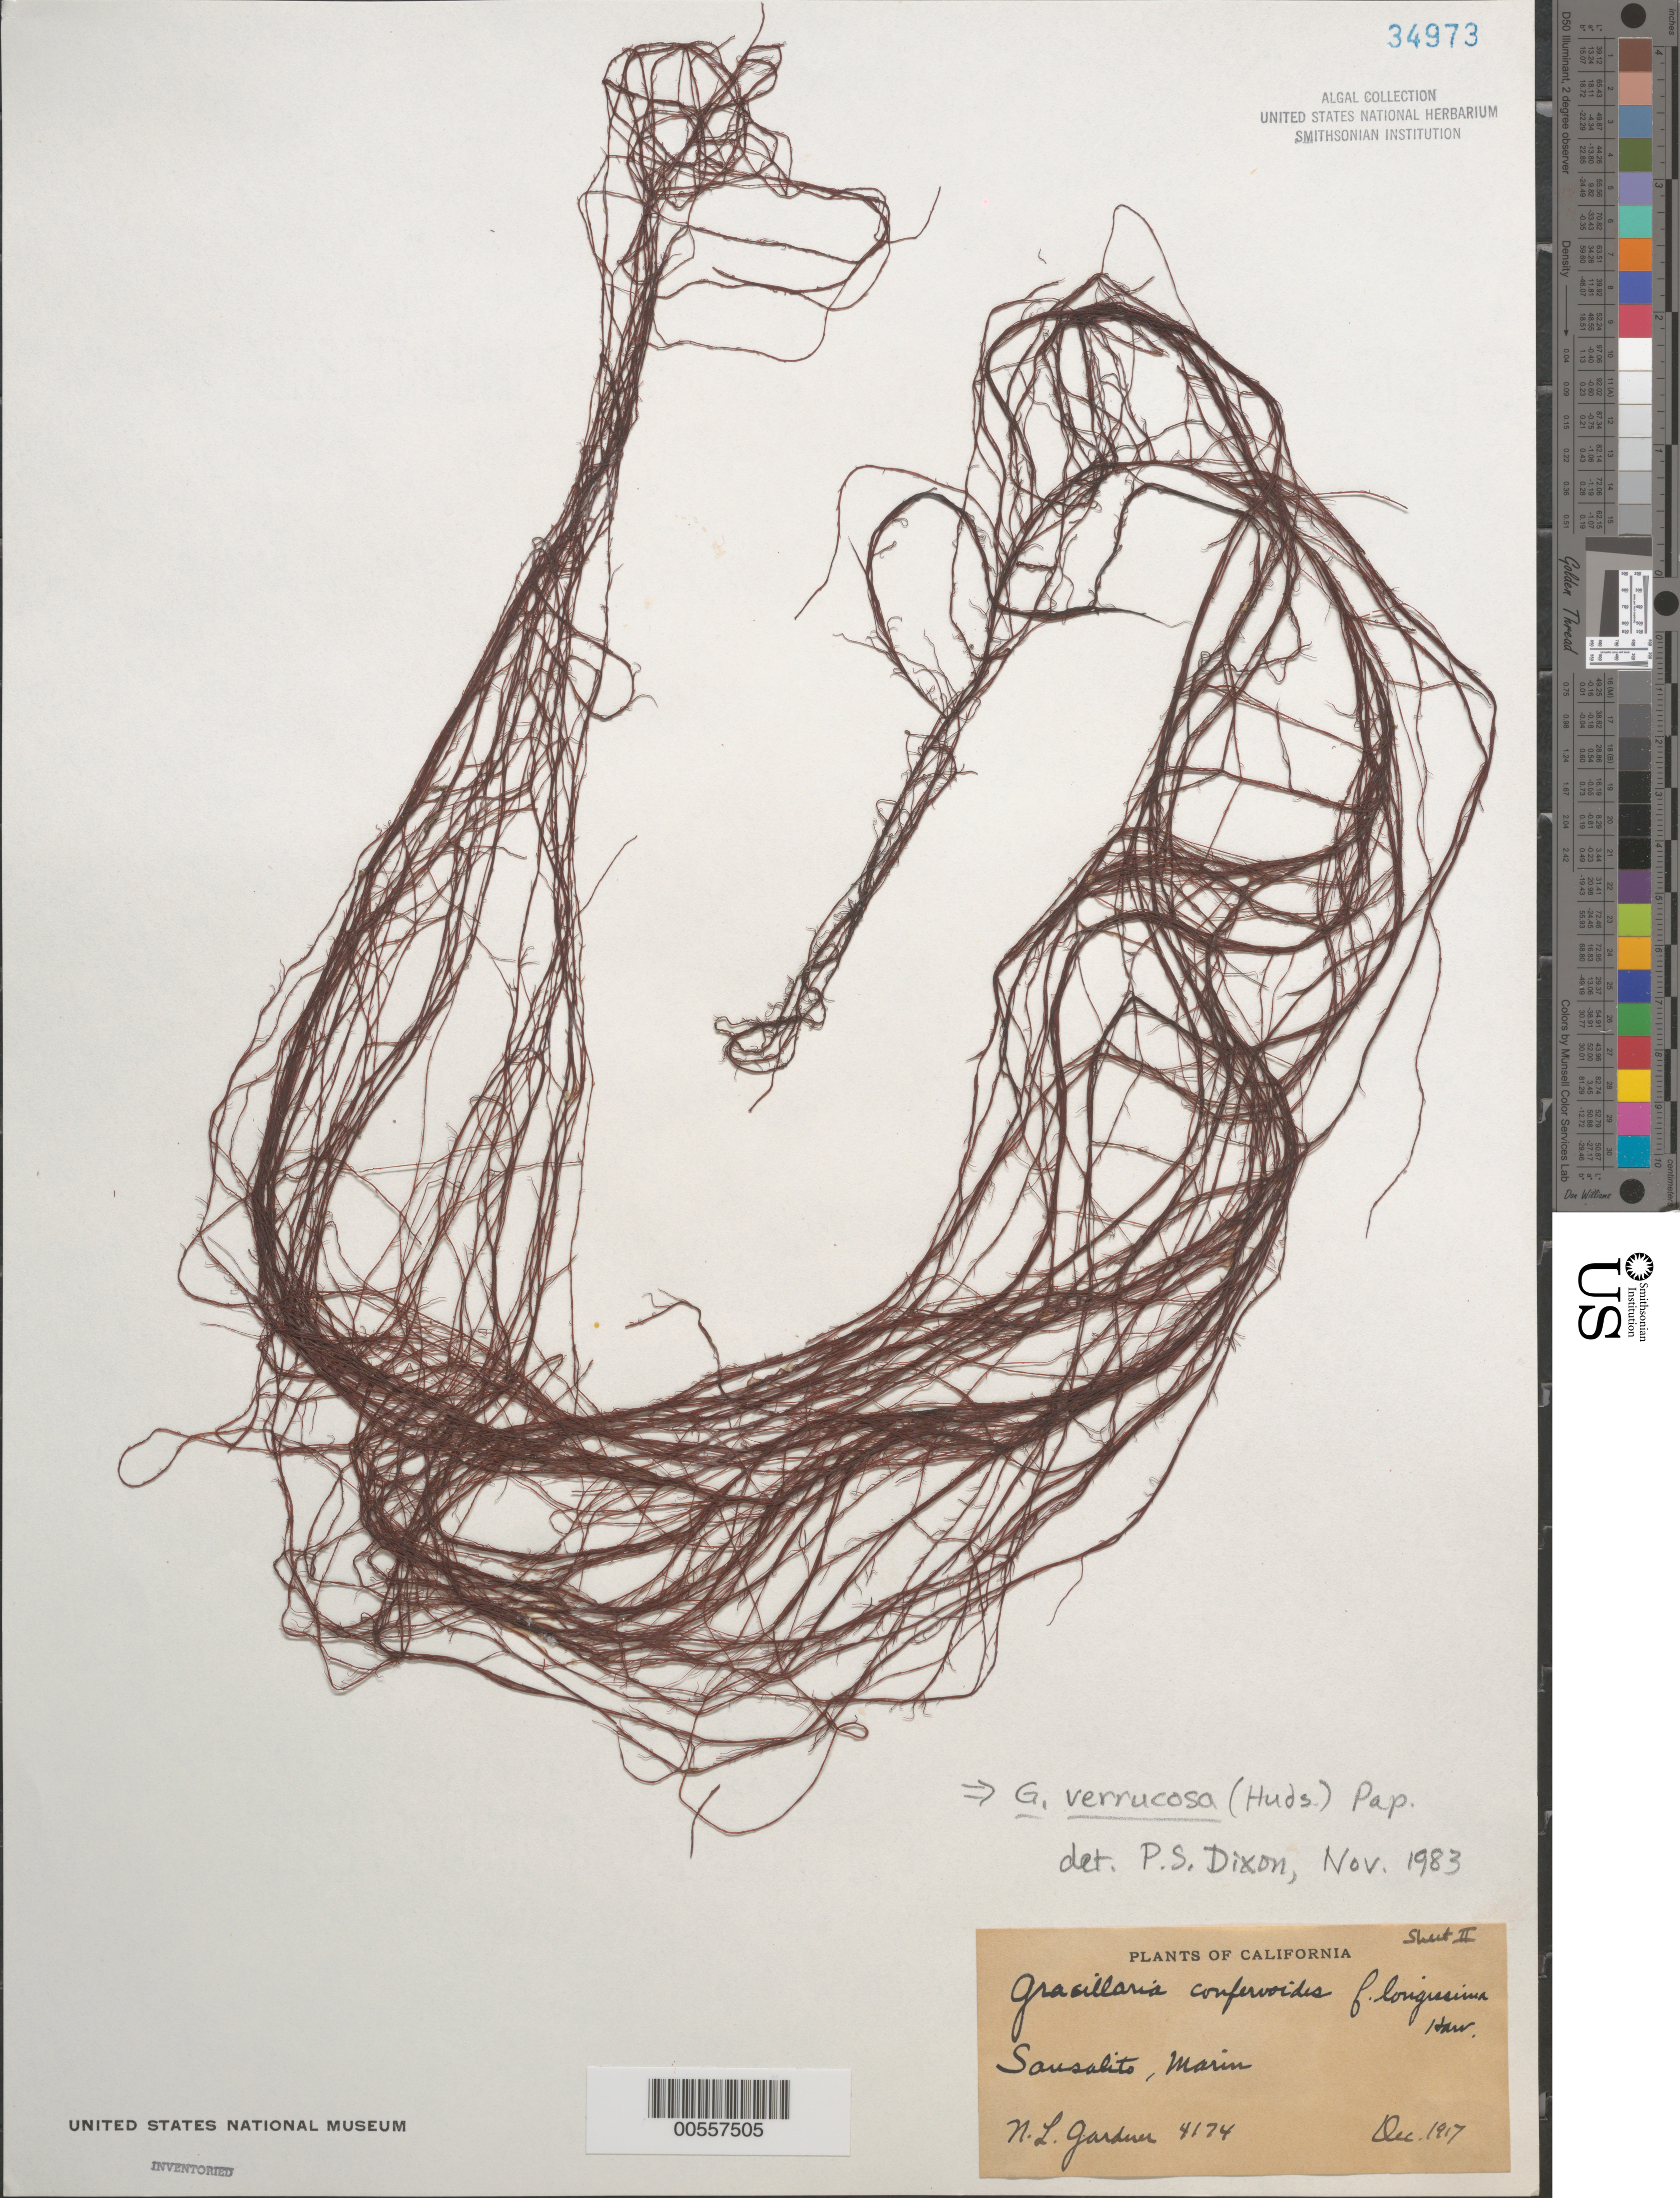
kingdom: Plantae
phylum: Rhodophyta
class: Florideophyceae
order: Gracilariales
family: Gracilariaceae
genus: Gracilariopsis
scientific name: Gracilariopsis longissima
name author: (S.G. Gmel.) Steentoft et al.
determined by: Algae name updating Project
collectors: N. Gardner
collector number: NLG 4174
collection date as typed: Dec 1917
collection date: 1917-12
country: United States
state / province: California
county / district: Marin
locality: Sausalito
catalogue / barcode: US 34973